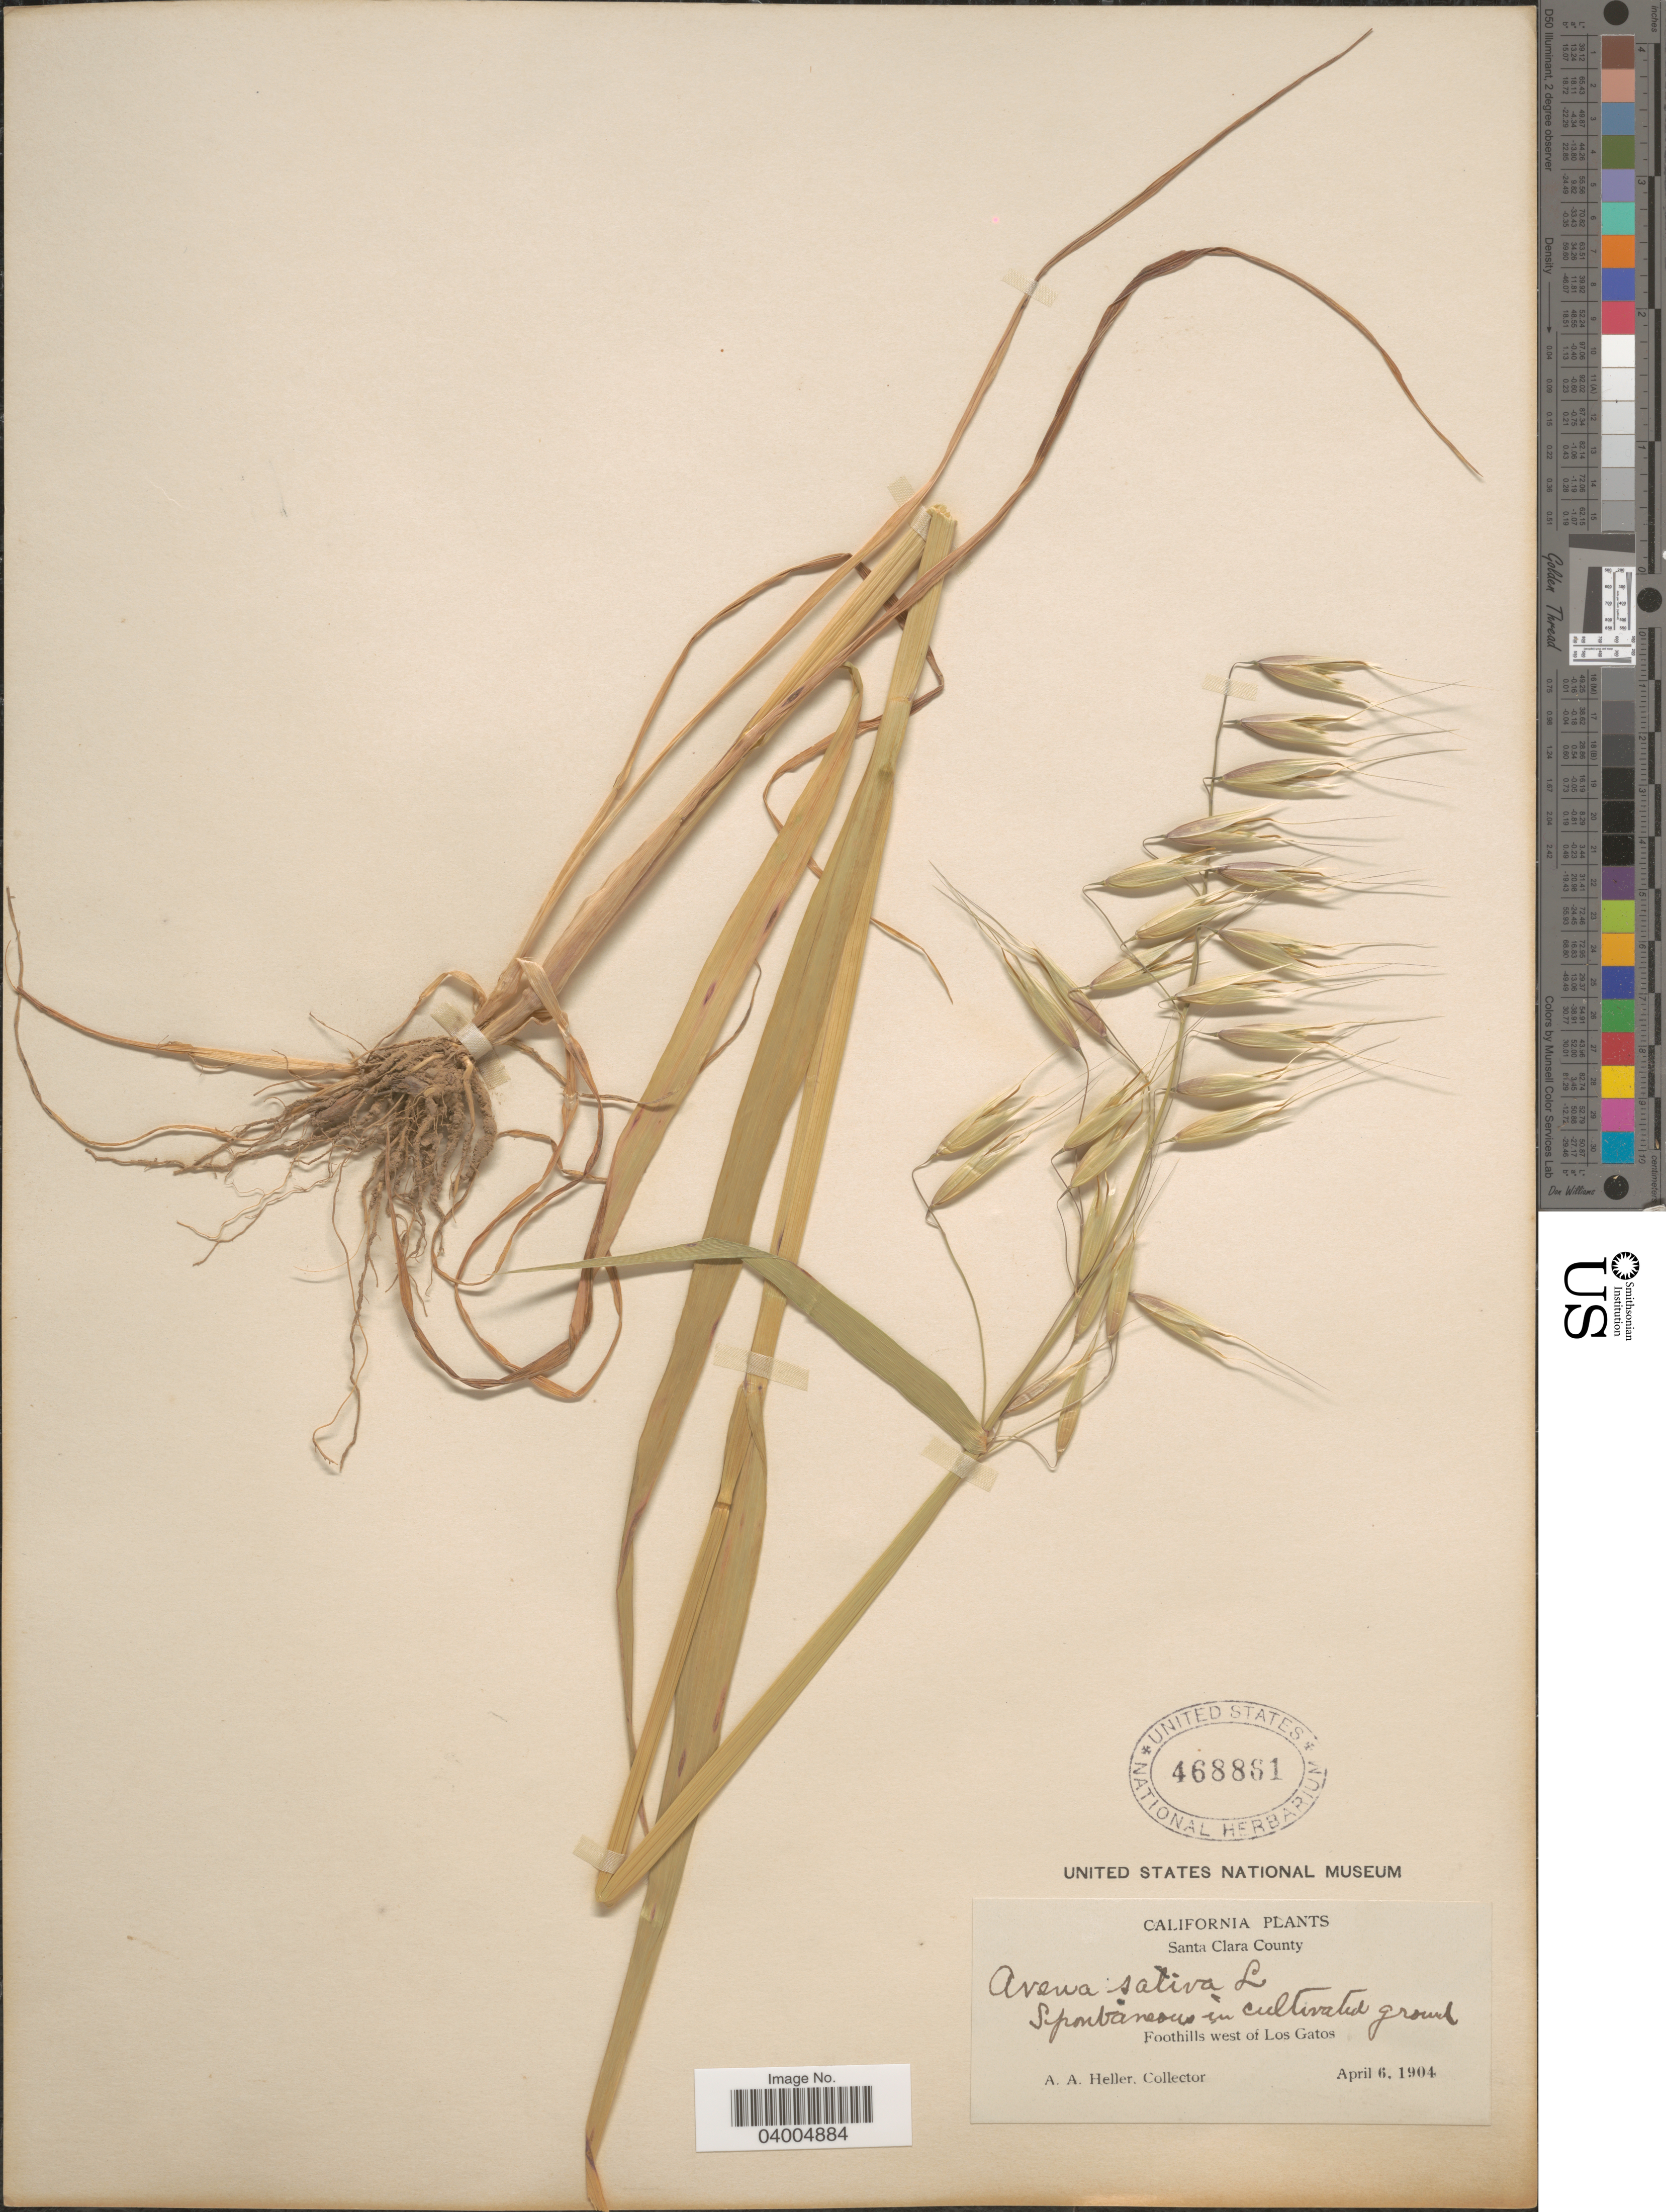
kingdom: Plantae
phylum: Tracheophyta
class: Liliopsida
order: Poales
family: Poaceae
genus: Avena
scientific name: Avena fatua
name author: L.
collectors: A. A. Heller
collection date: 1904-04-06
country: United States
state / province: California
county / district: Santa Clara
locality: Santa Clara County. Foothills west of Los Gatos.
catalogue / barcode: US 468861